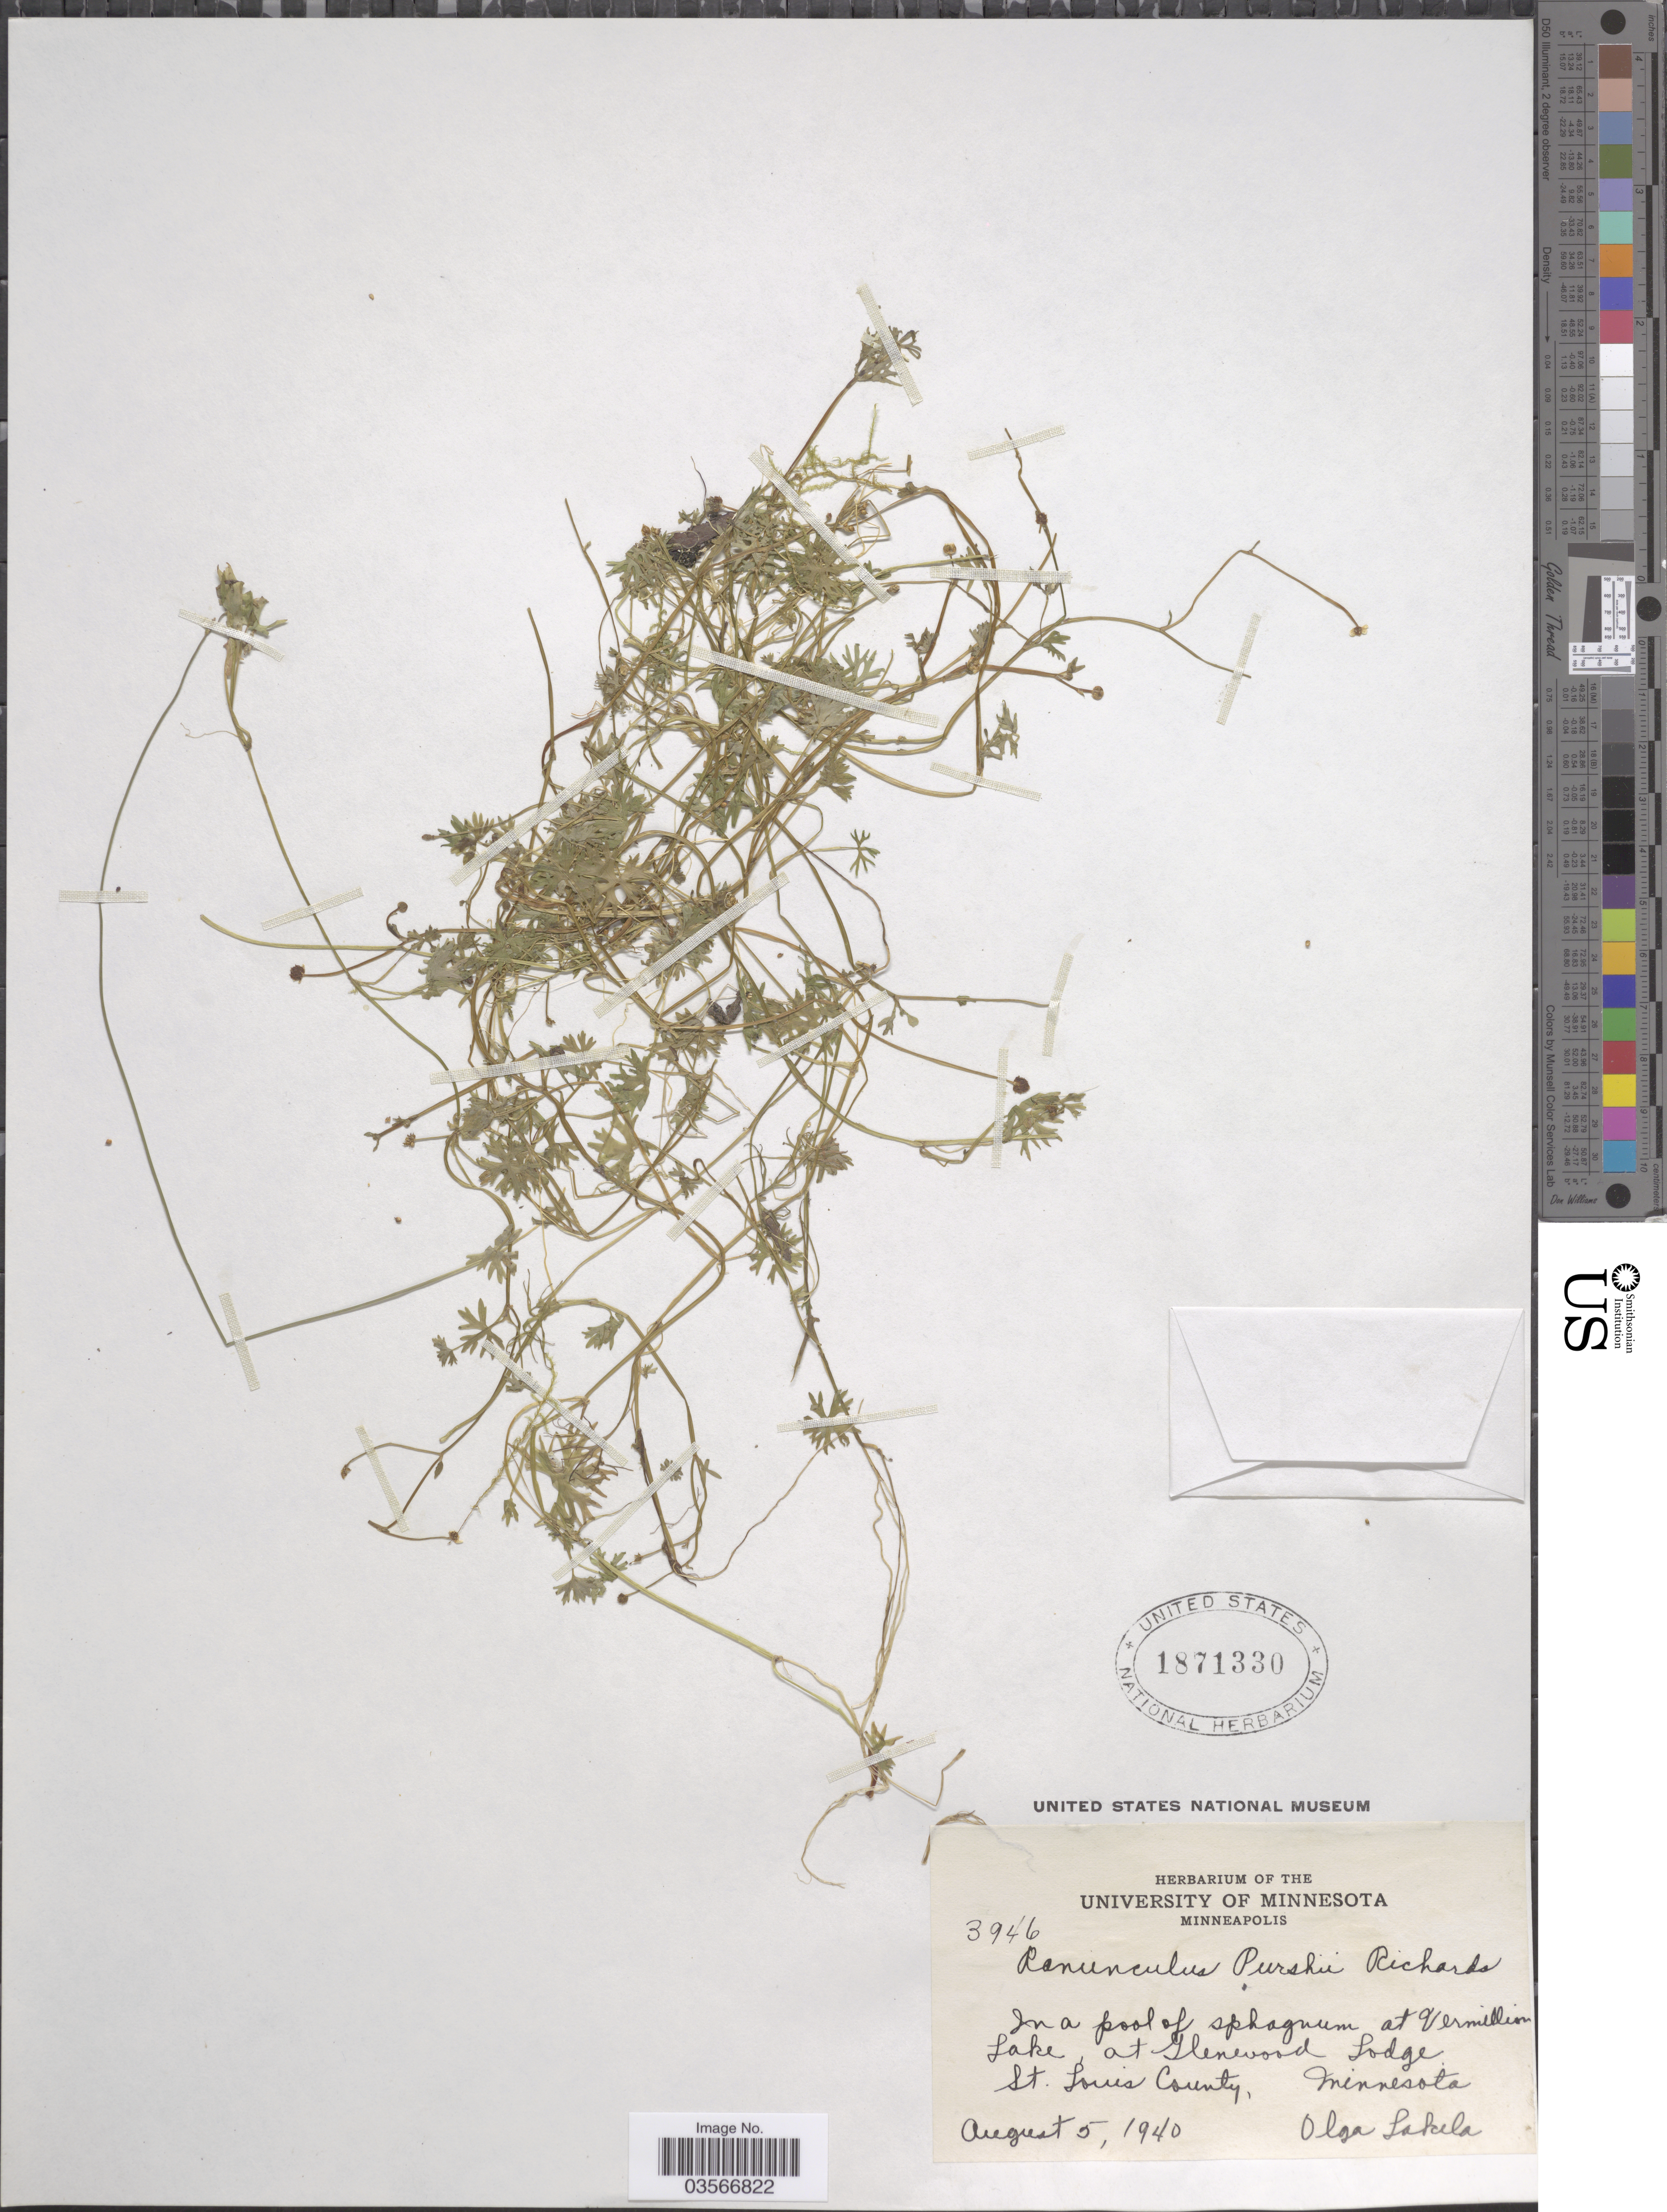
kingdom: Plantae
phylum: Tracheophyta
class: Magnoliopsida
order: Ranunculales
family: Ranunculaceae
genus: Ranunculus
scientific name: Ranunculus gmelinii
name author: DC.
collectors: O. K. Lakela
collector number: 3946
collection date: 1940-08-05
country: United States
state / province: Minnesota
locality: In a pool of sphagnum at Vermillion Lake, at Glenwood Lodge, St. Louis County.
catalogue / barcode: US 1871330